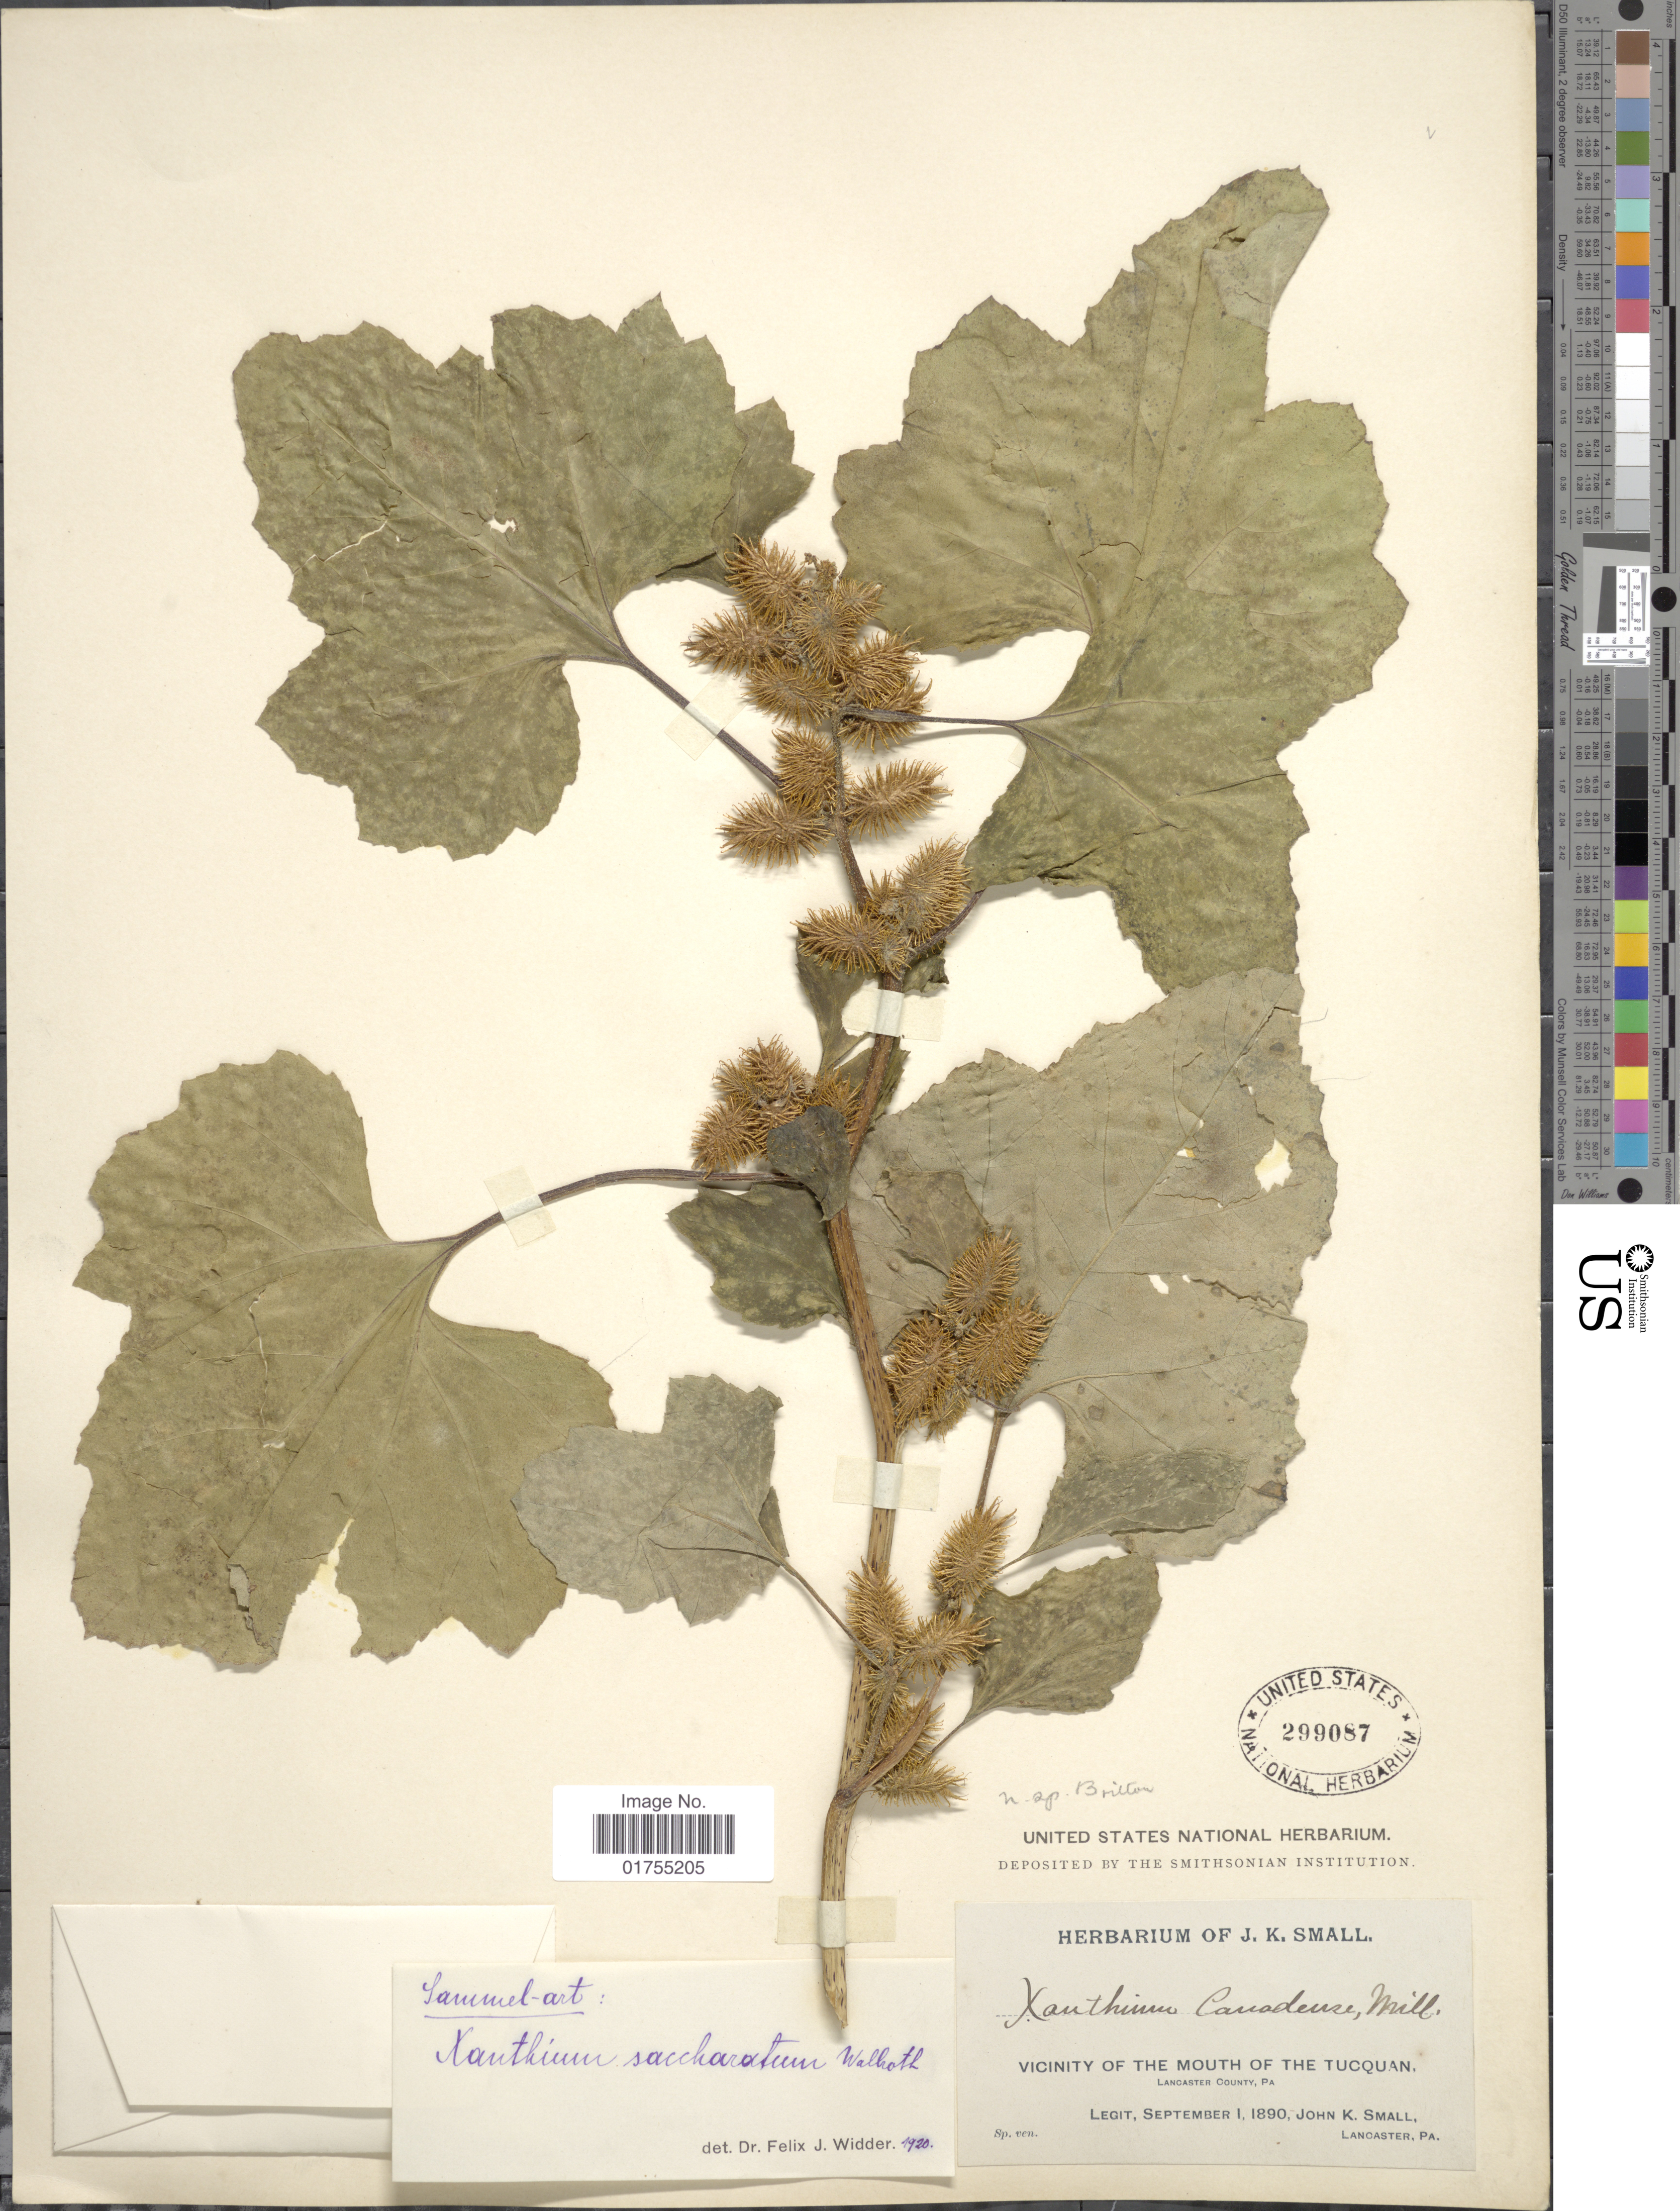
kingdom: Plantae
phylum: Tracheophyta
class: Magnoliopsida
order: Asterales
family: Asteraceae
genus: Xanthium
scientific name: Xanthium strumarium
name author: L.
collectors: J. K. Small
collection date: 1890-09-01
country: United States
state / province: Pennsylvania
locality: Vicinity of the mouth of Tucquan. Lancaster County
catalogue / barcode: US 299087